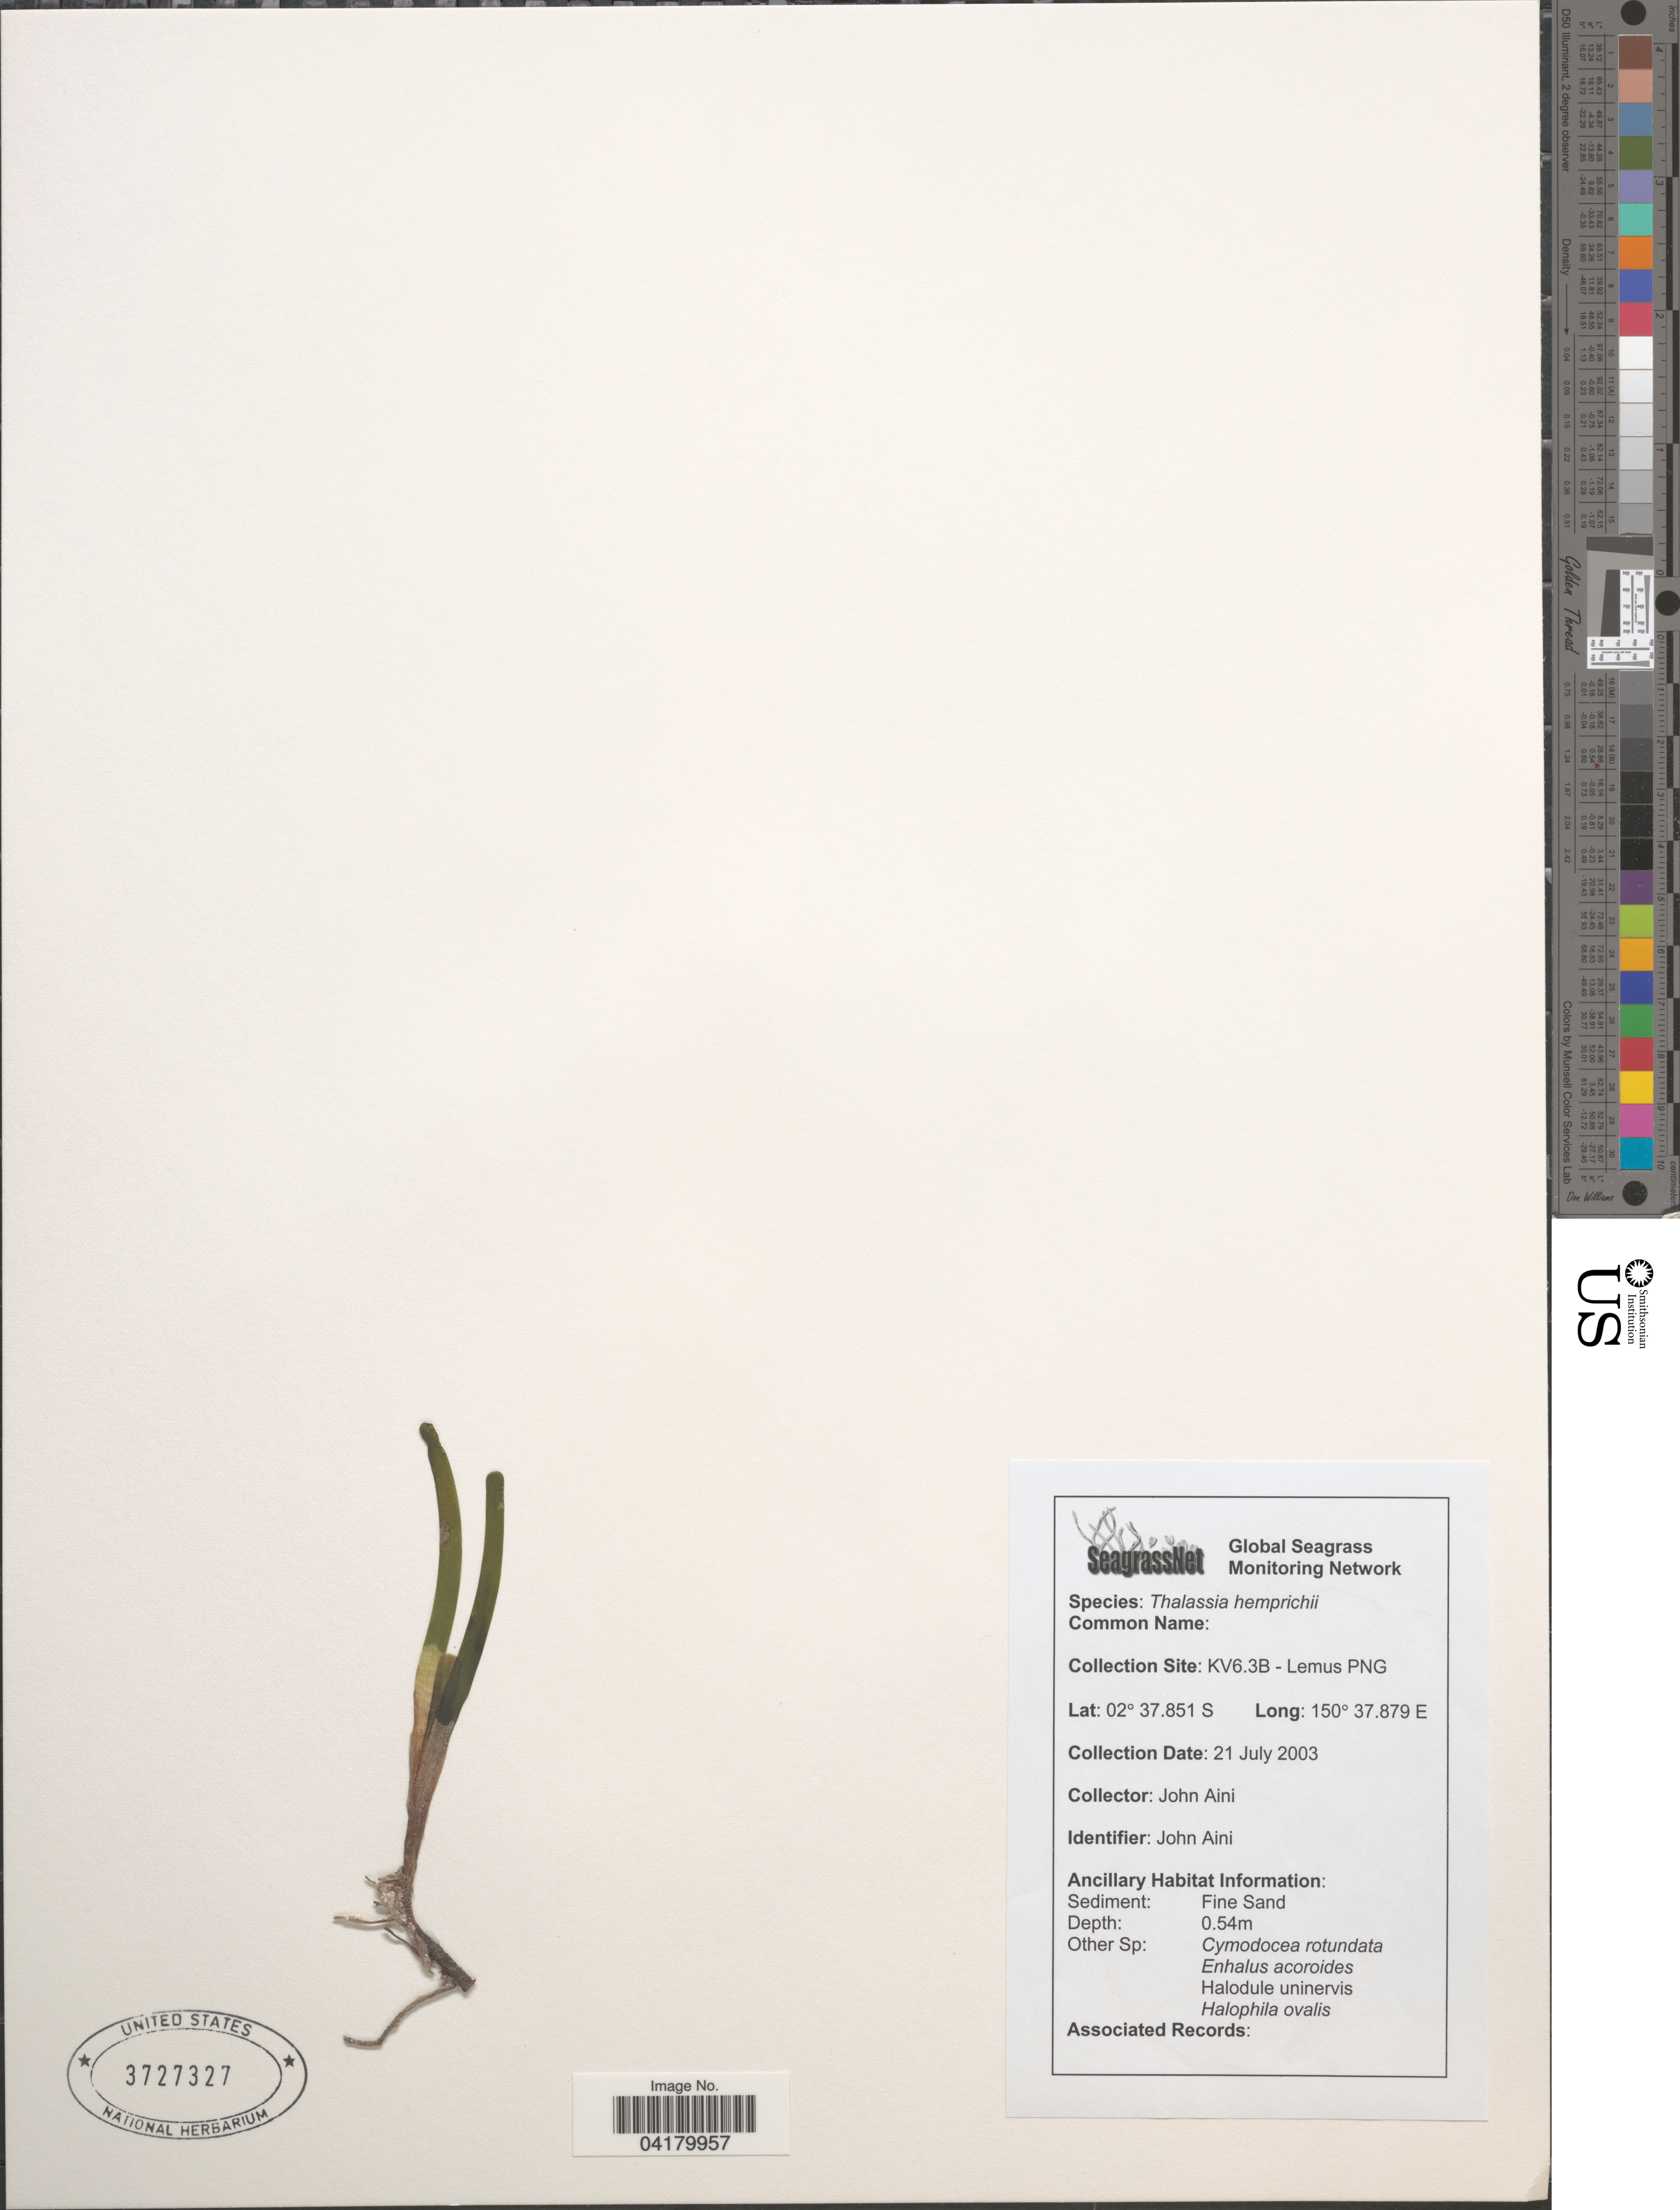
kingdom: Plantae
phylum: Tracheophyta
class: Liliopsida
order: Alismatales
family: Hydrocharitaceae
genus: Thalassia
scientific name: Thalassia hemprichii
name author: Asch.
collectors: J. Aini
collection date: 2003-07-21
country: Papua New Guinea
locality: Collection Site: KV6.3B - Lemus PNG.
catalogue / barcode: US 3727327